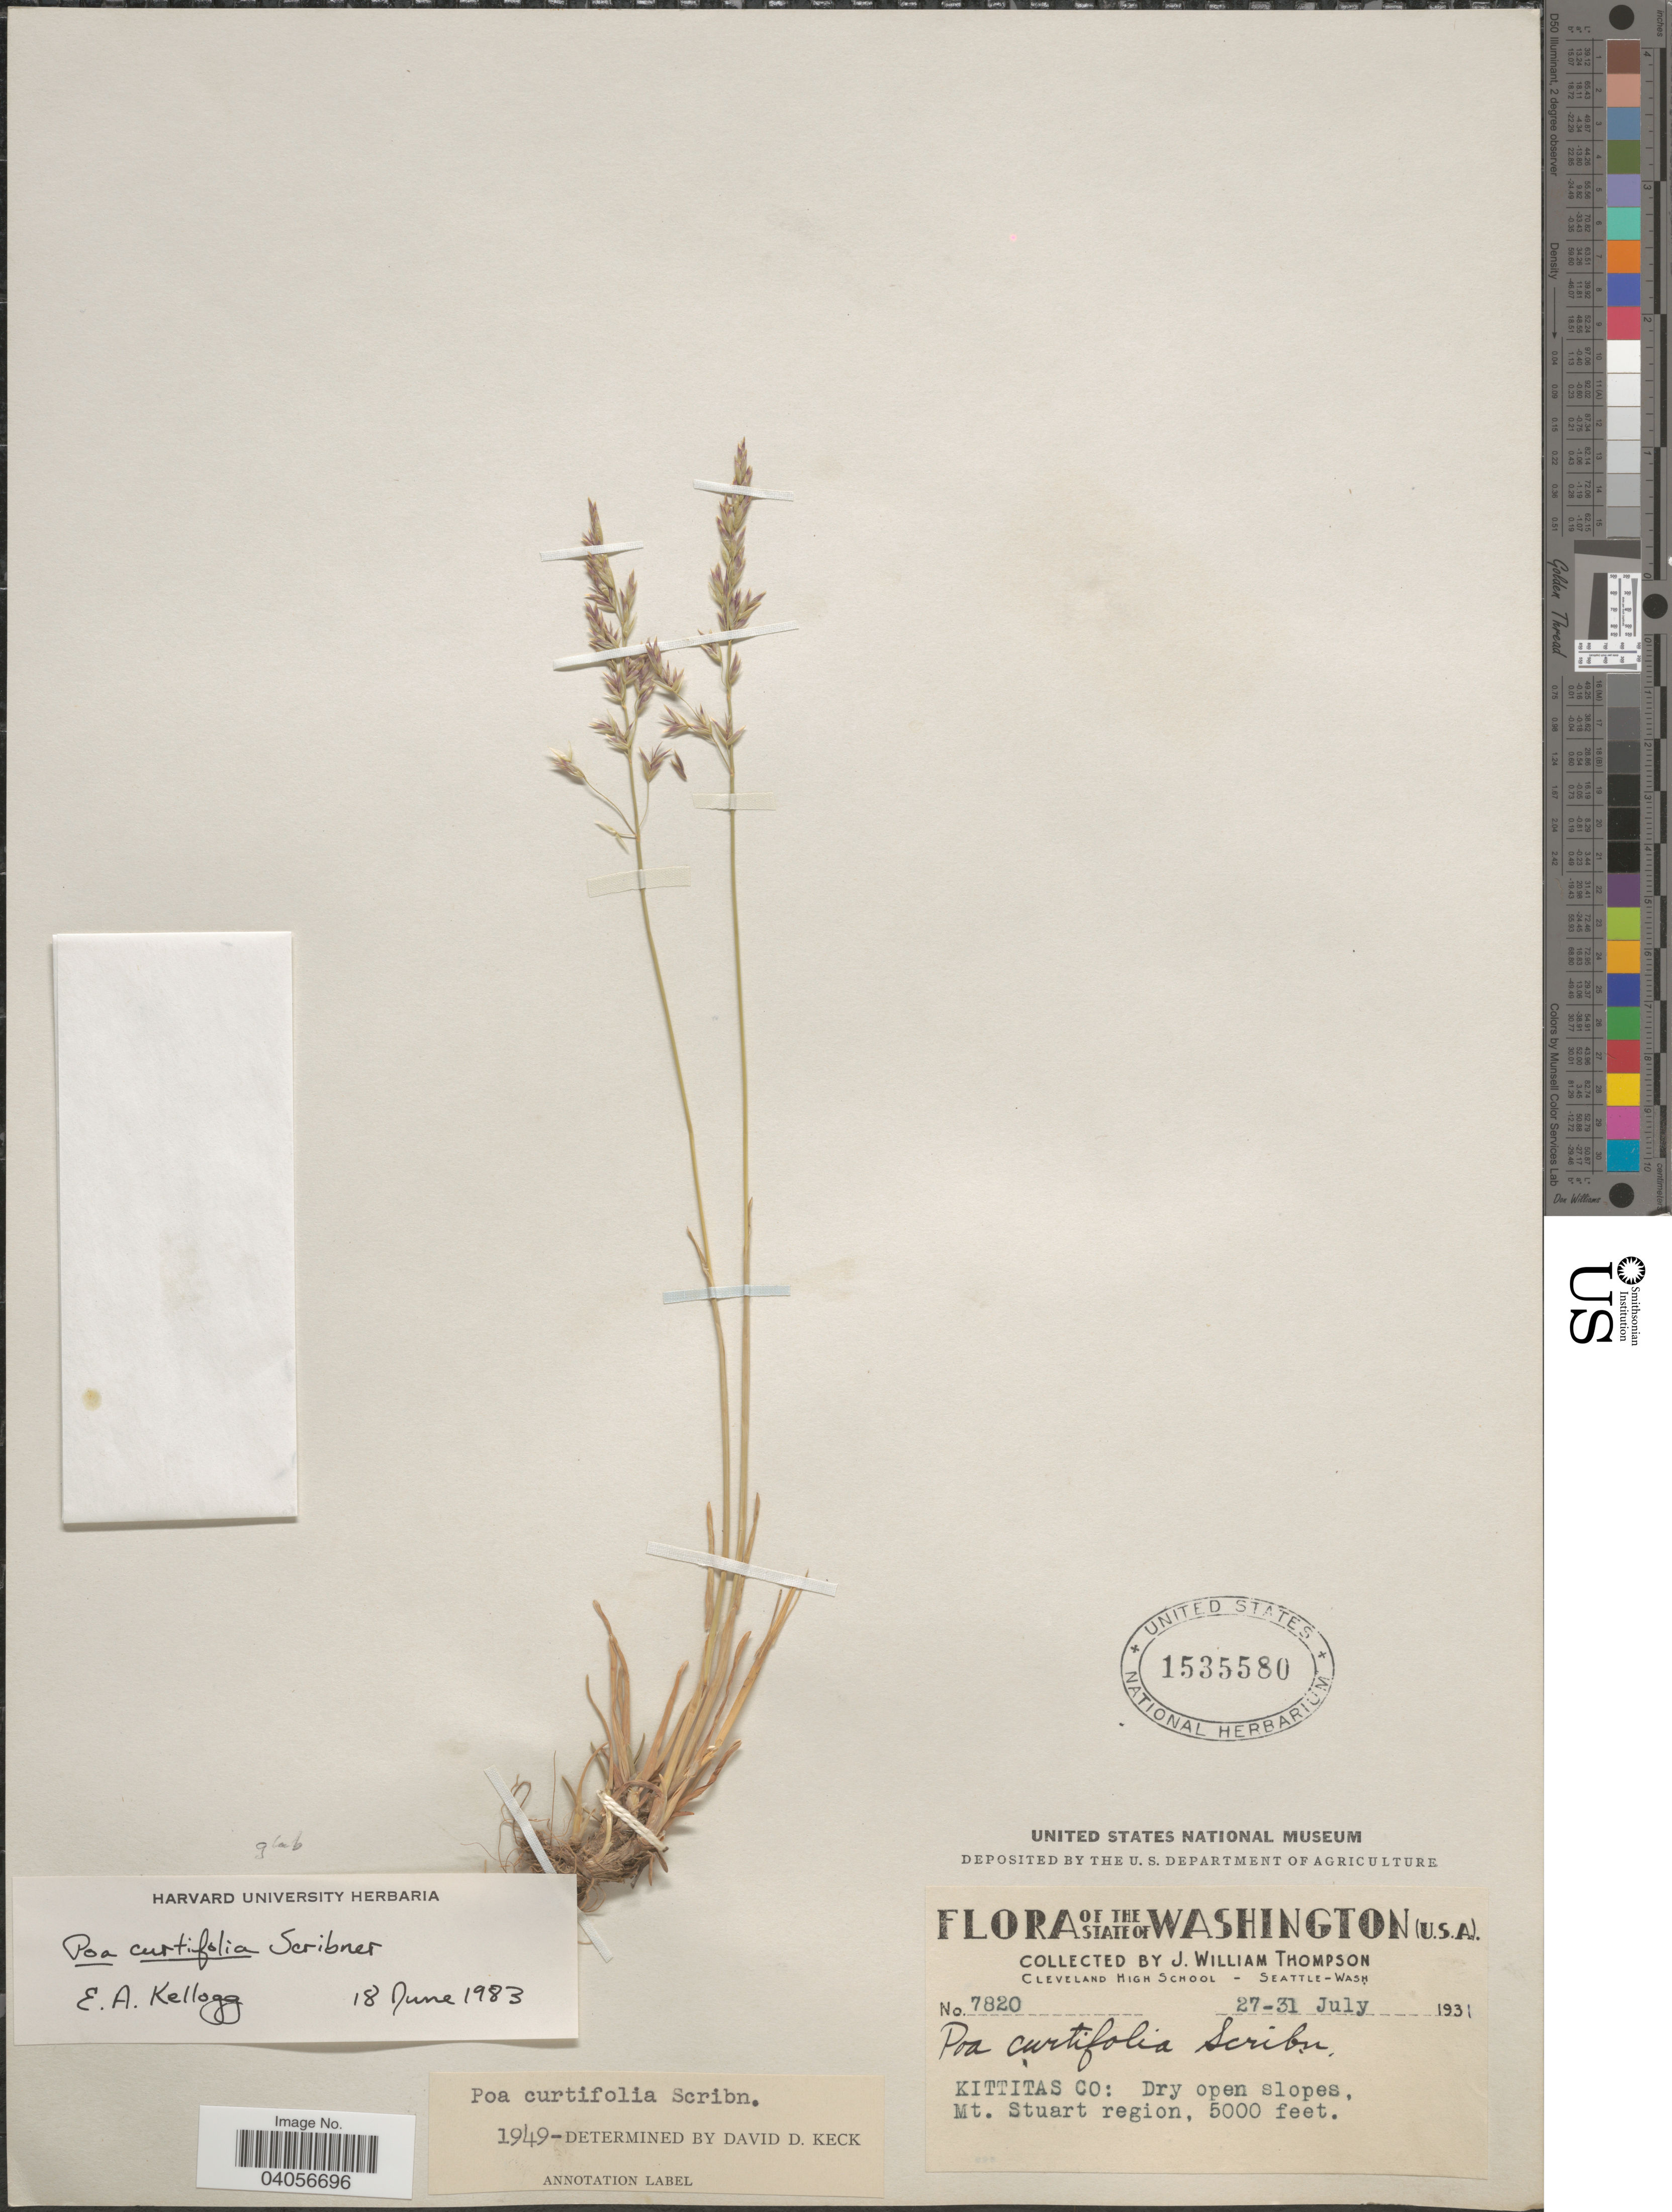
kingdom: Plantae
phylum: Tracheophyta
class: Liliopsida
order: Poales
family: Poaceae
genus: Poa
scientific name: Poa curtifolia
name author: Scribn.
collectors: J. W. Thompson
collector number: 7820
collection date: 1931-07-27/1931-07-31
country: United States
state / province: Washington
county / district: Kittitas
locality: Kittitas Co; Dry open slopes, Mt. Stuart region.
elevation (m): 1524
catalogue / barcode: US 1535580